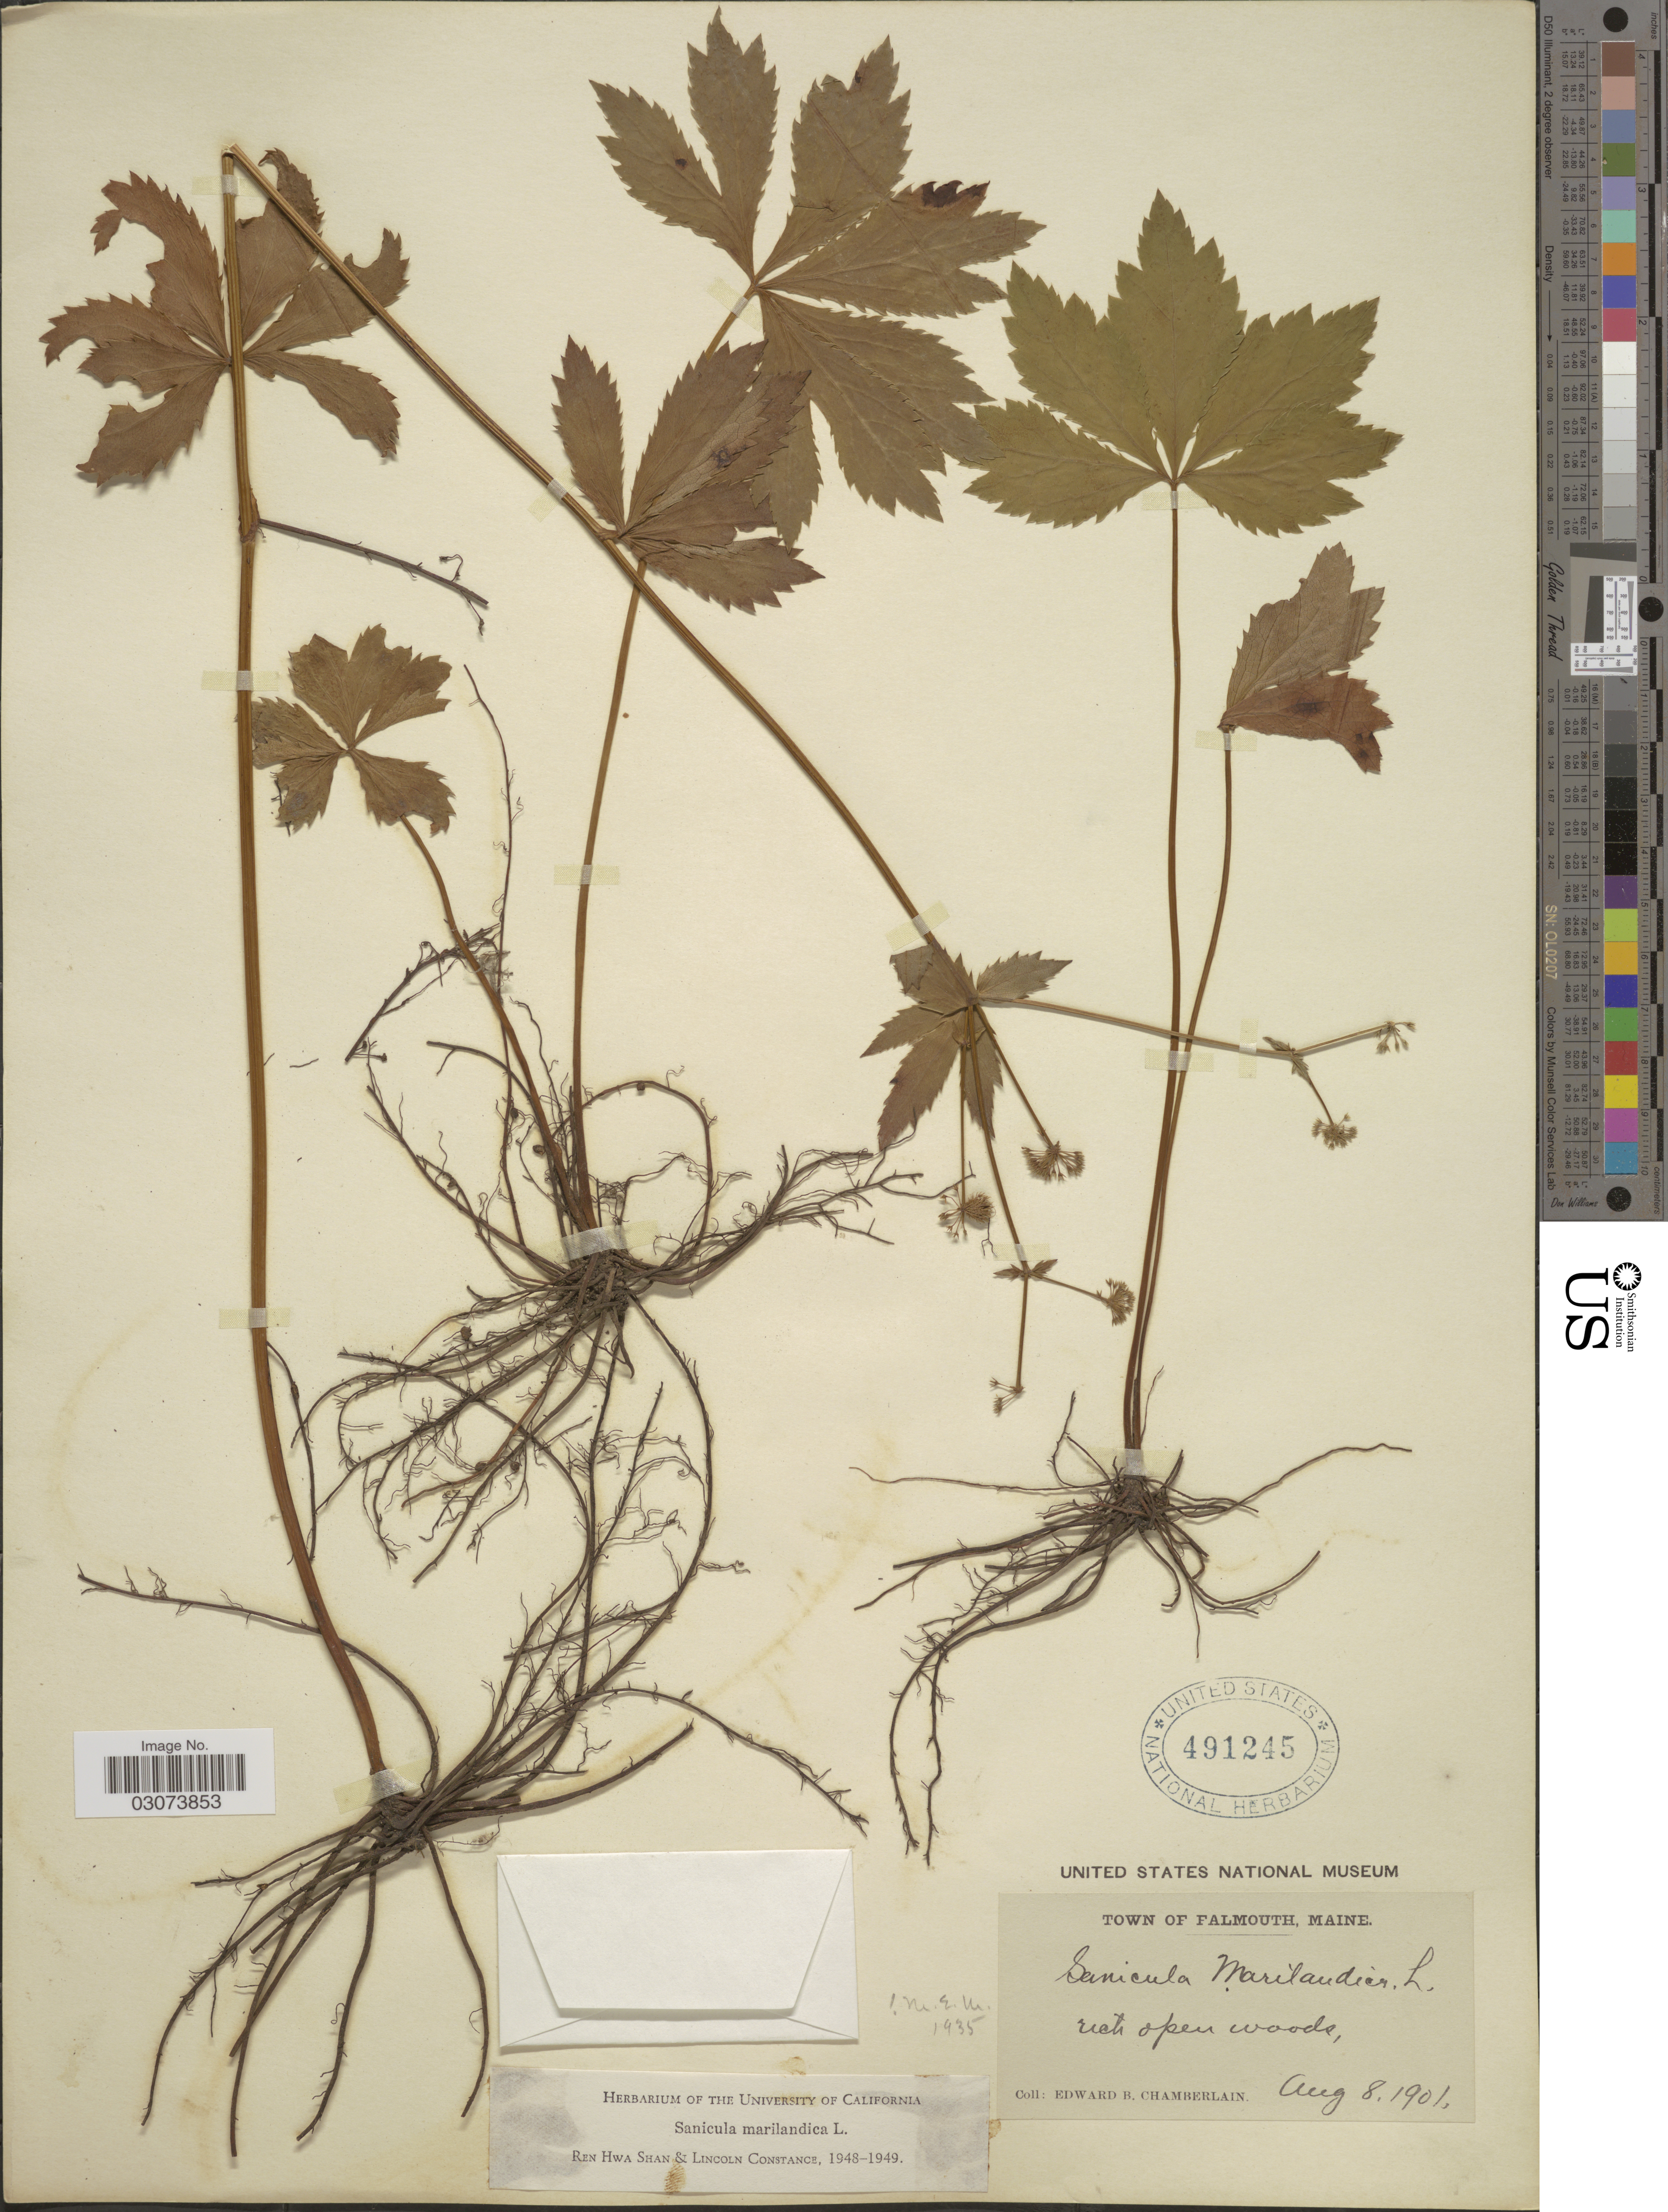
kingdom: Plantae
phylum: Tracheophyta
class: Magnoliopsida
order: Apiales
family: Apiaceae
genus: Sanicula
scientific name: Sanicula marilandica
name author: L.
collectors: E. Chamberlain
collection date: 1901-08-08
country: United States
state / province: Maine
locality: Town of Falmouth.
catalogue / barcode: US 491245